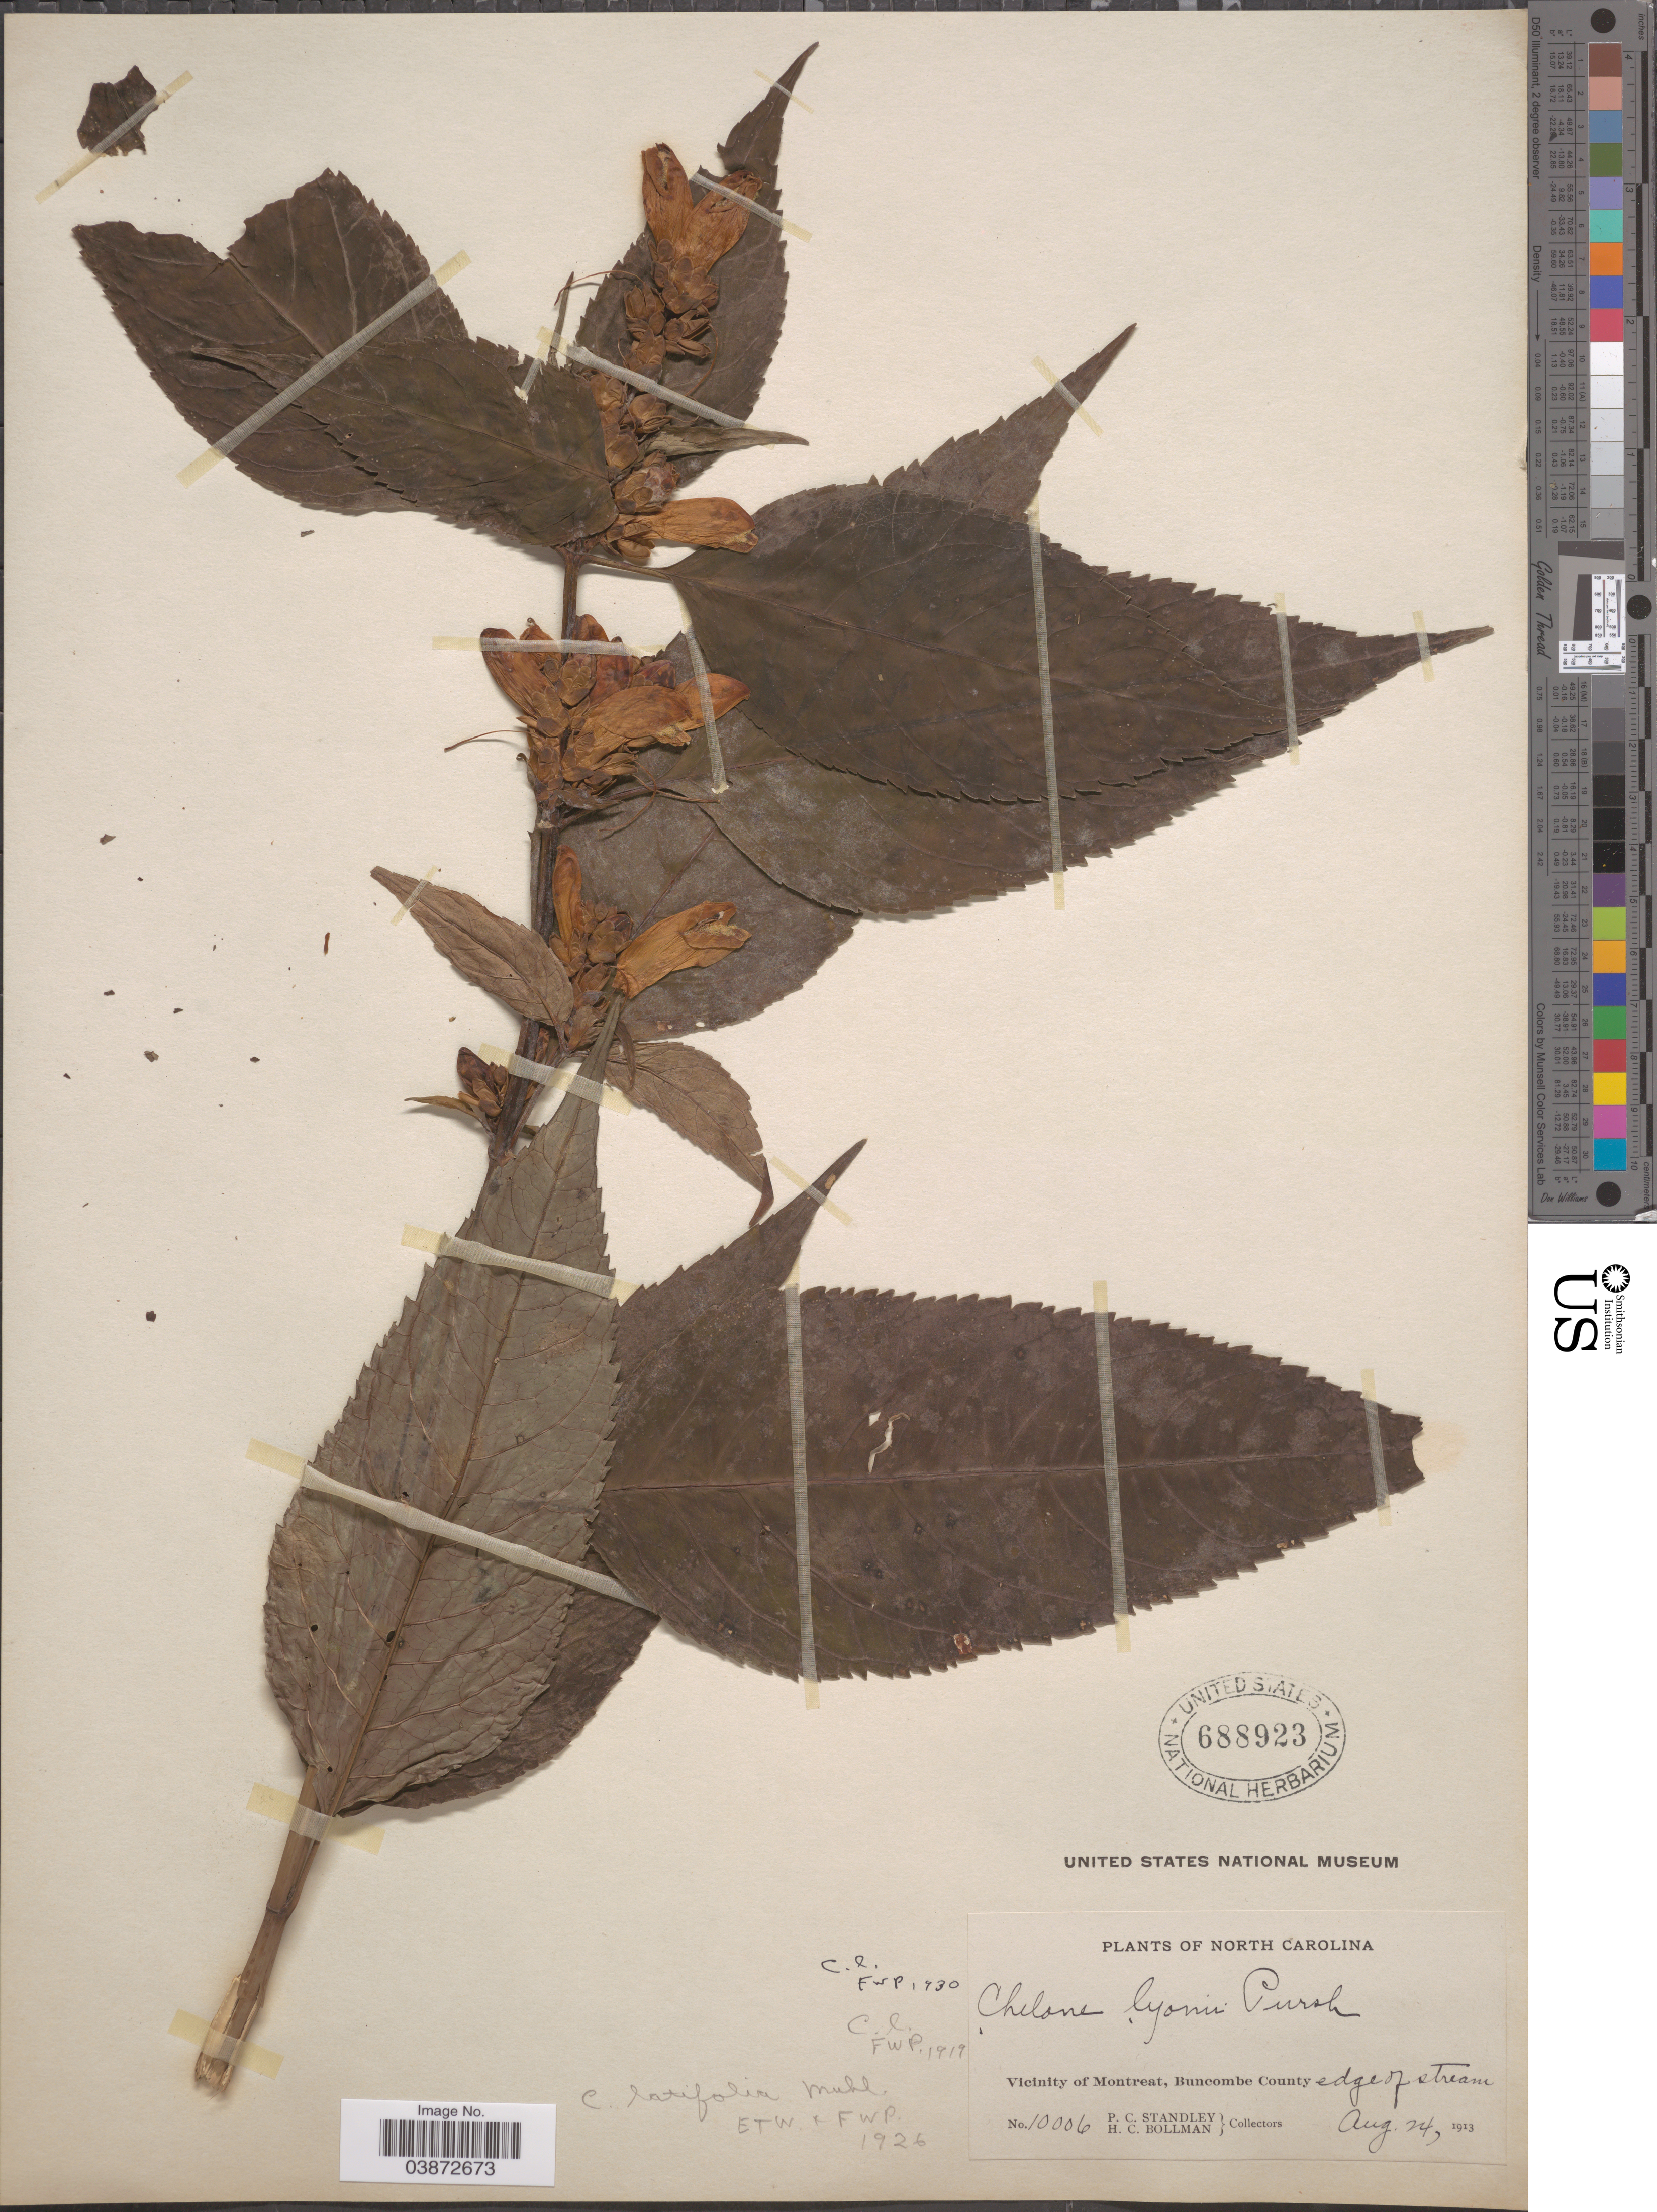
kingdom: Plantae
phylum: Tracheophyta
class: Magnoliopsida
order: Lamiales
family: Plantaginaceae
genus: Chelone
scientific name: Chelone lyonii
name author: Pursh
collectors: P. C. Standley & H. C. Bollman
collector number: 10006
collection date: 1913-08-24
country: United States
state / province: North Carolina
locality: Vicinity of Montreat, Buncombe County.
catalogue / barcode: US 688923